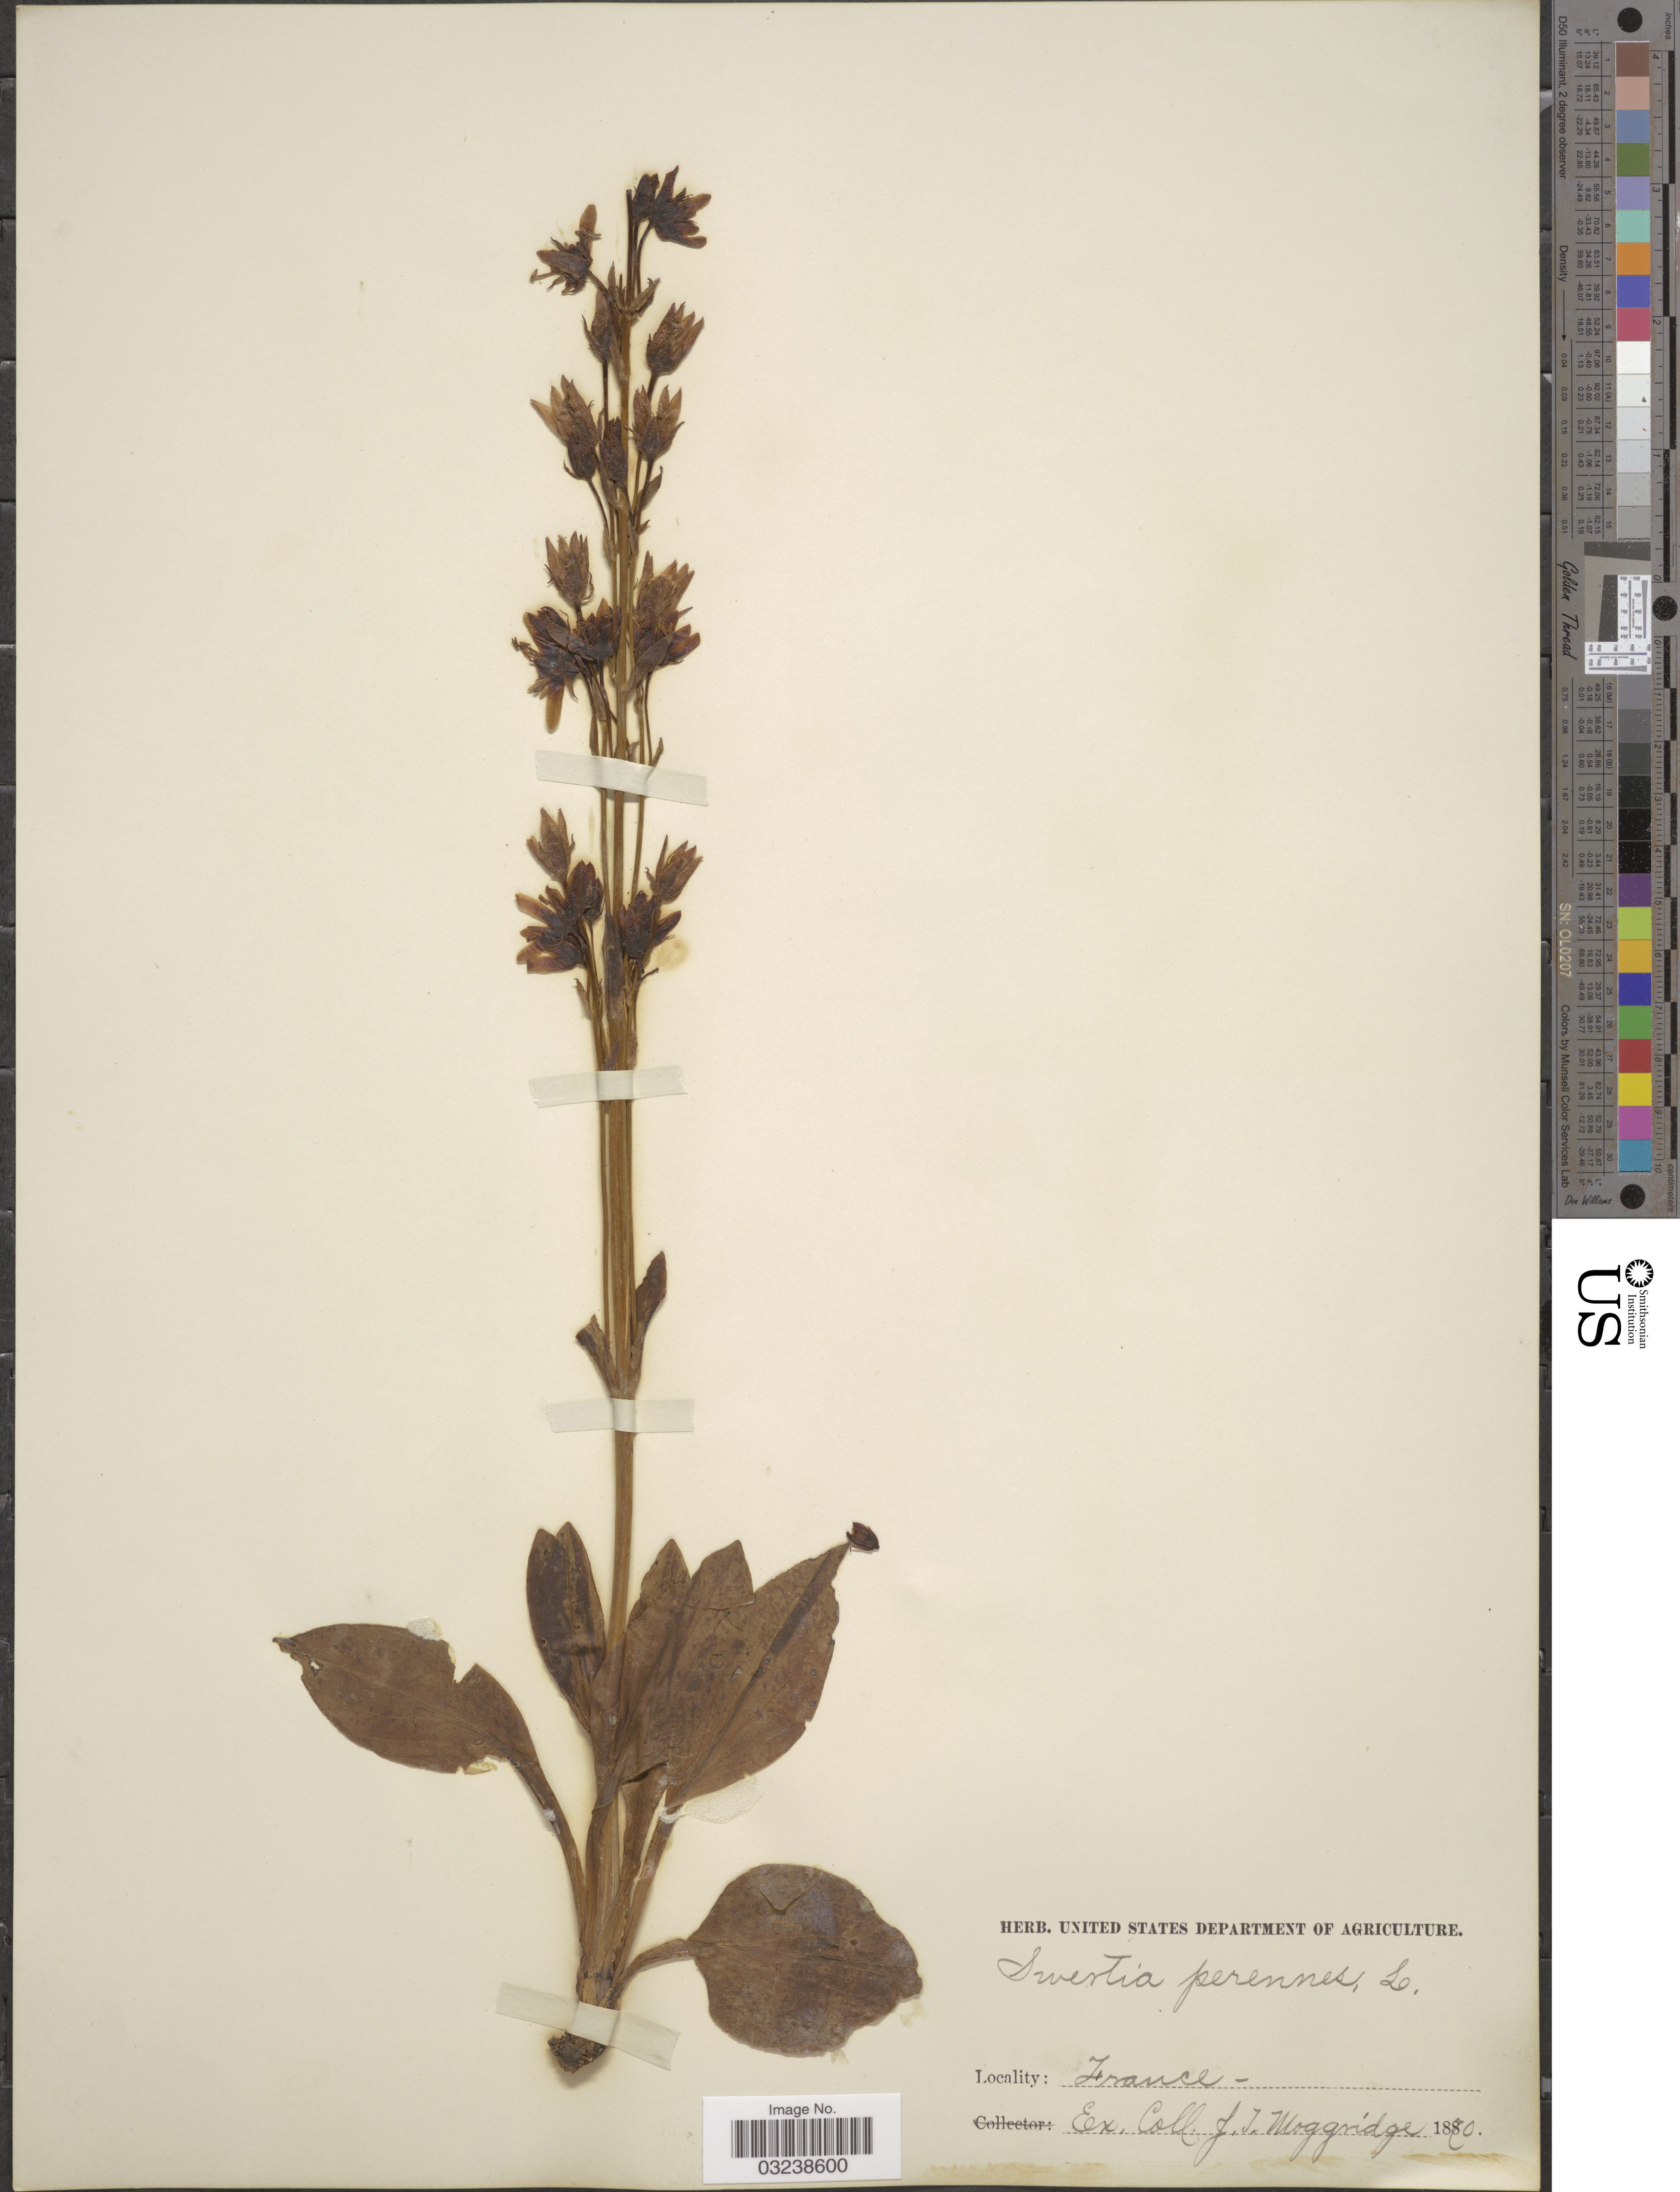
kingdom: Plantae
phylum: Tracheophyta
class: Magnoliopsida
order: Gentianales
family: Gentianaceae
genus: Swertia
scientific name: Swertia perennis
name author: L.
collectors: ex herb. J.T. Moggridge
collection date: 1870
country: France